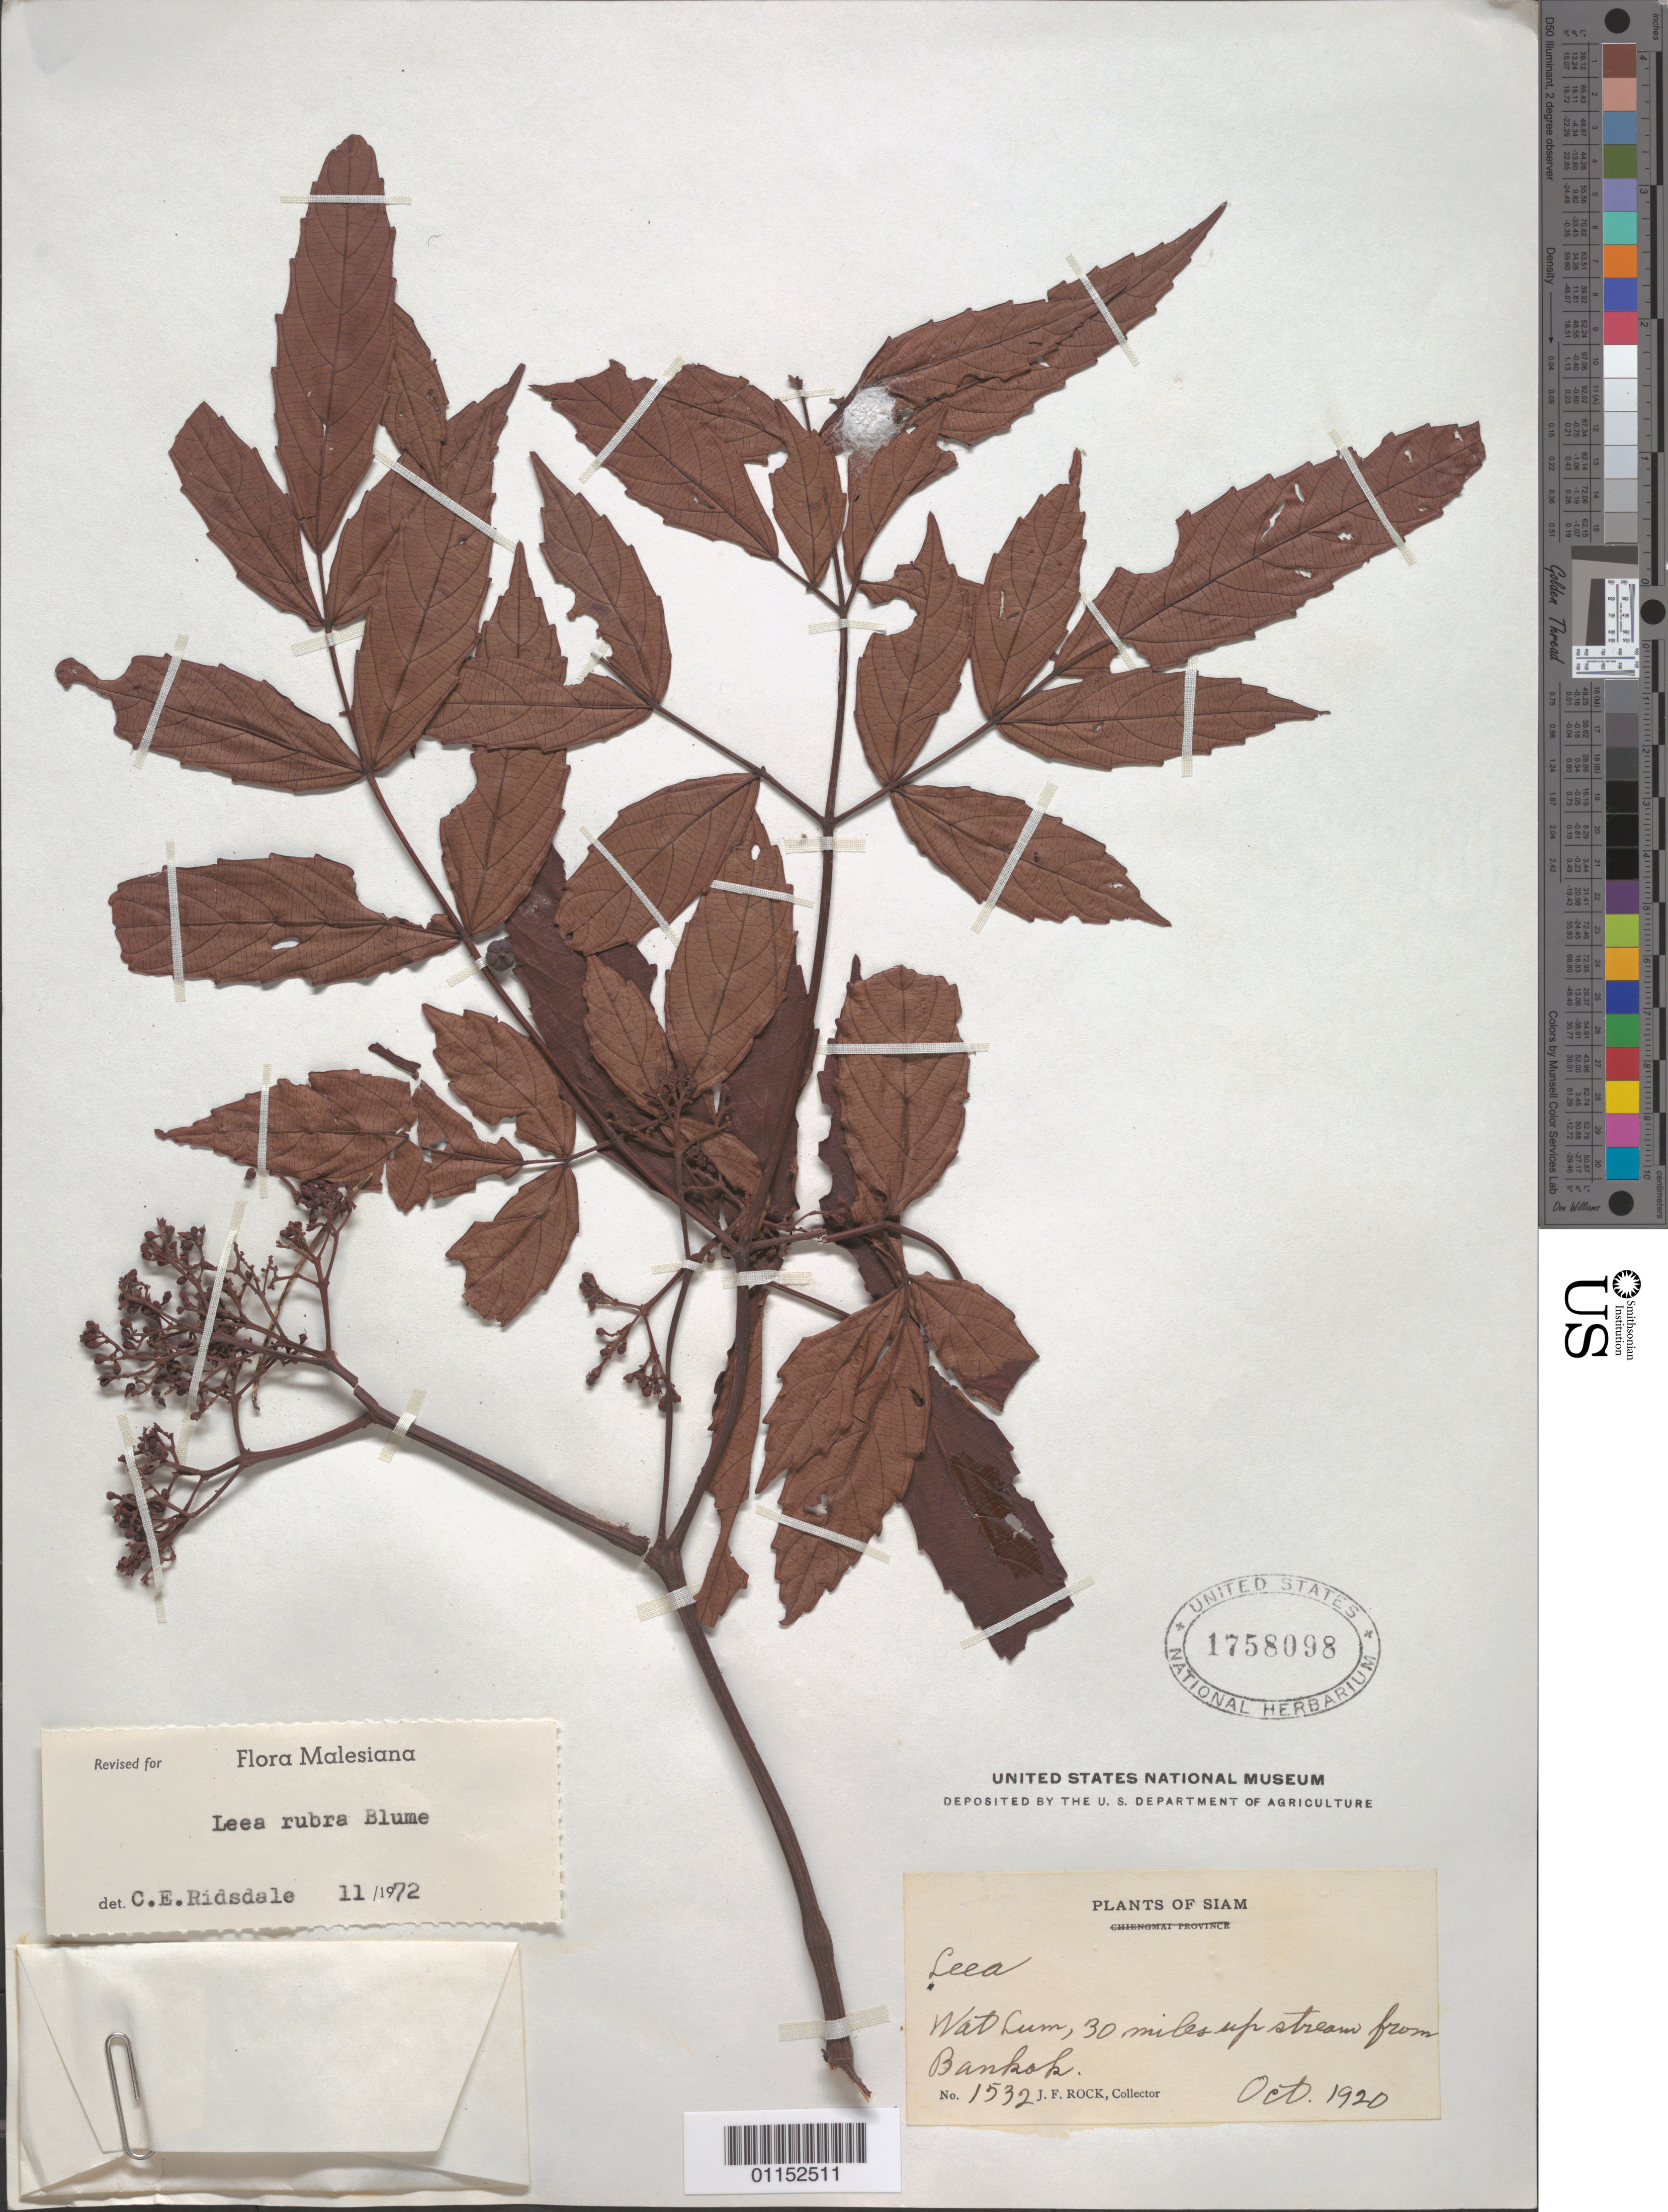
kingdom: Plantae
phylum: Tracheophyta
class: Magnoliopsida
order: Vitales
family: Vitaceae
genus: Leea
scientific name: Leea rubra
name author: Blume & Spreng.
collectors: J. F. Rock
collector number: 1532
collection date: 1920-10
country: Thailand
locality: Wat Lum, 30 mi up stream from Bangkok.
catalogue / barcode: US 1758098